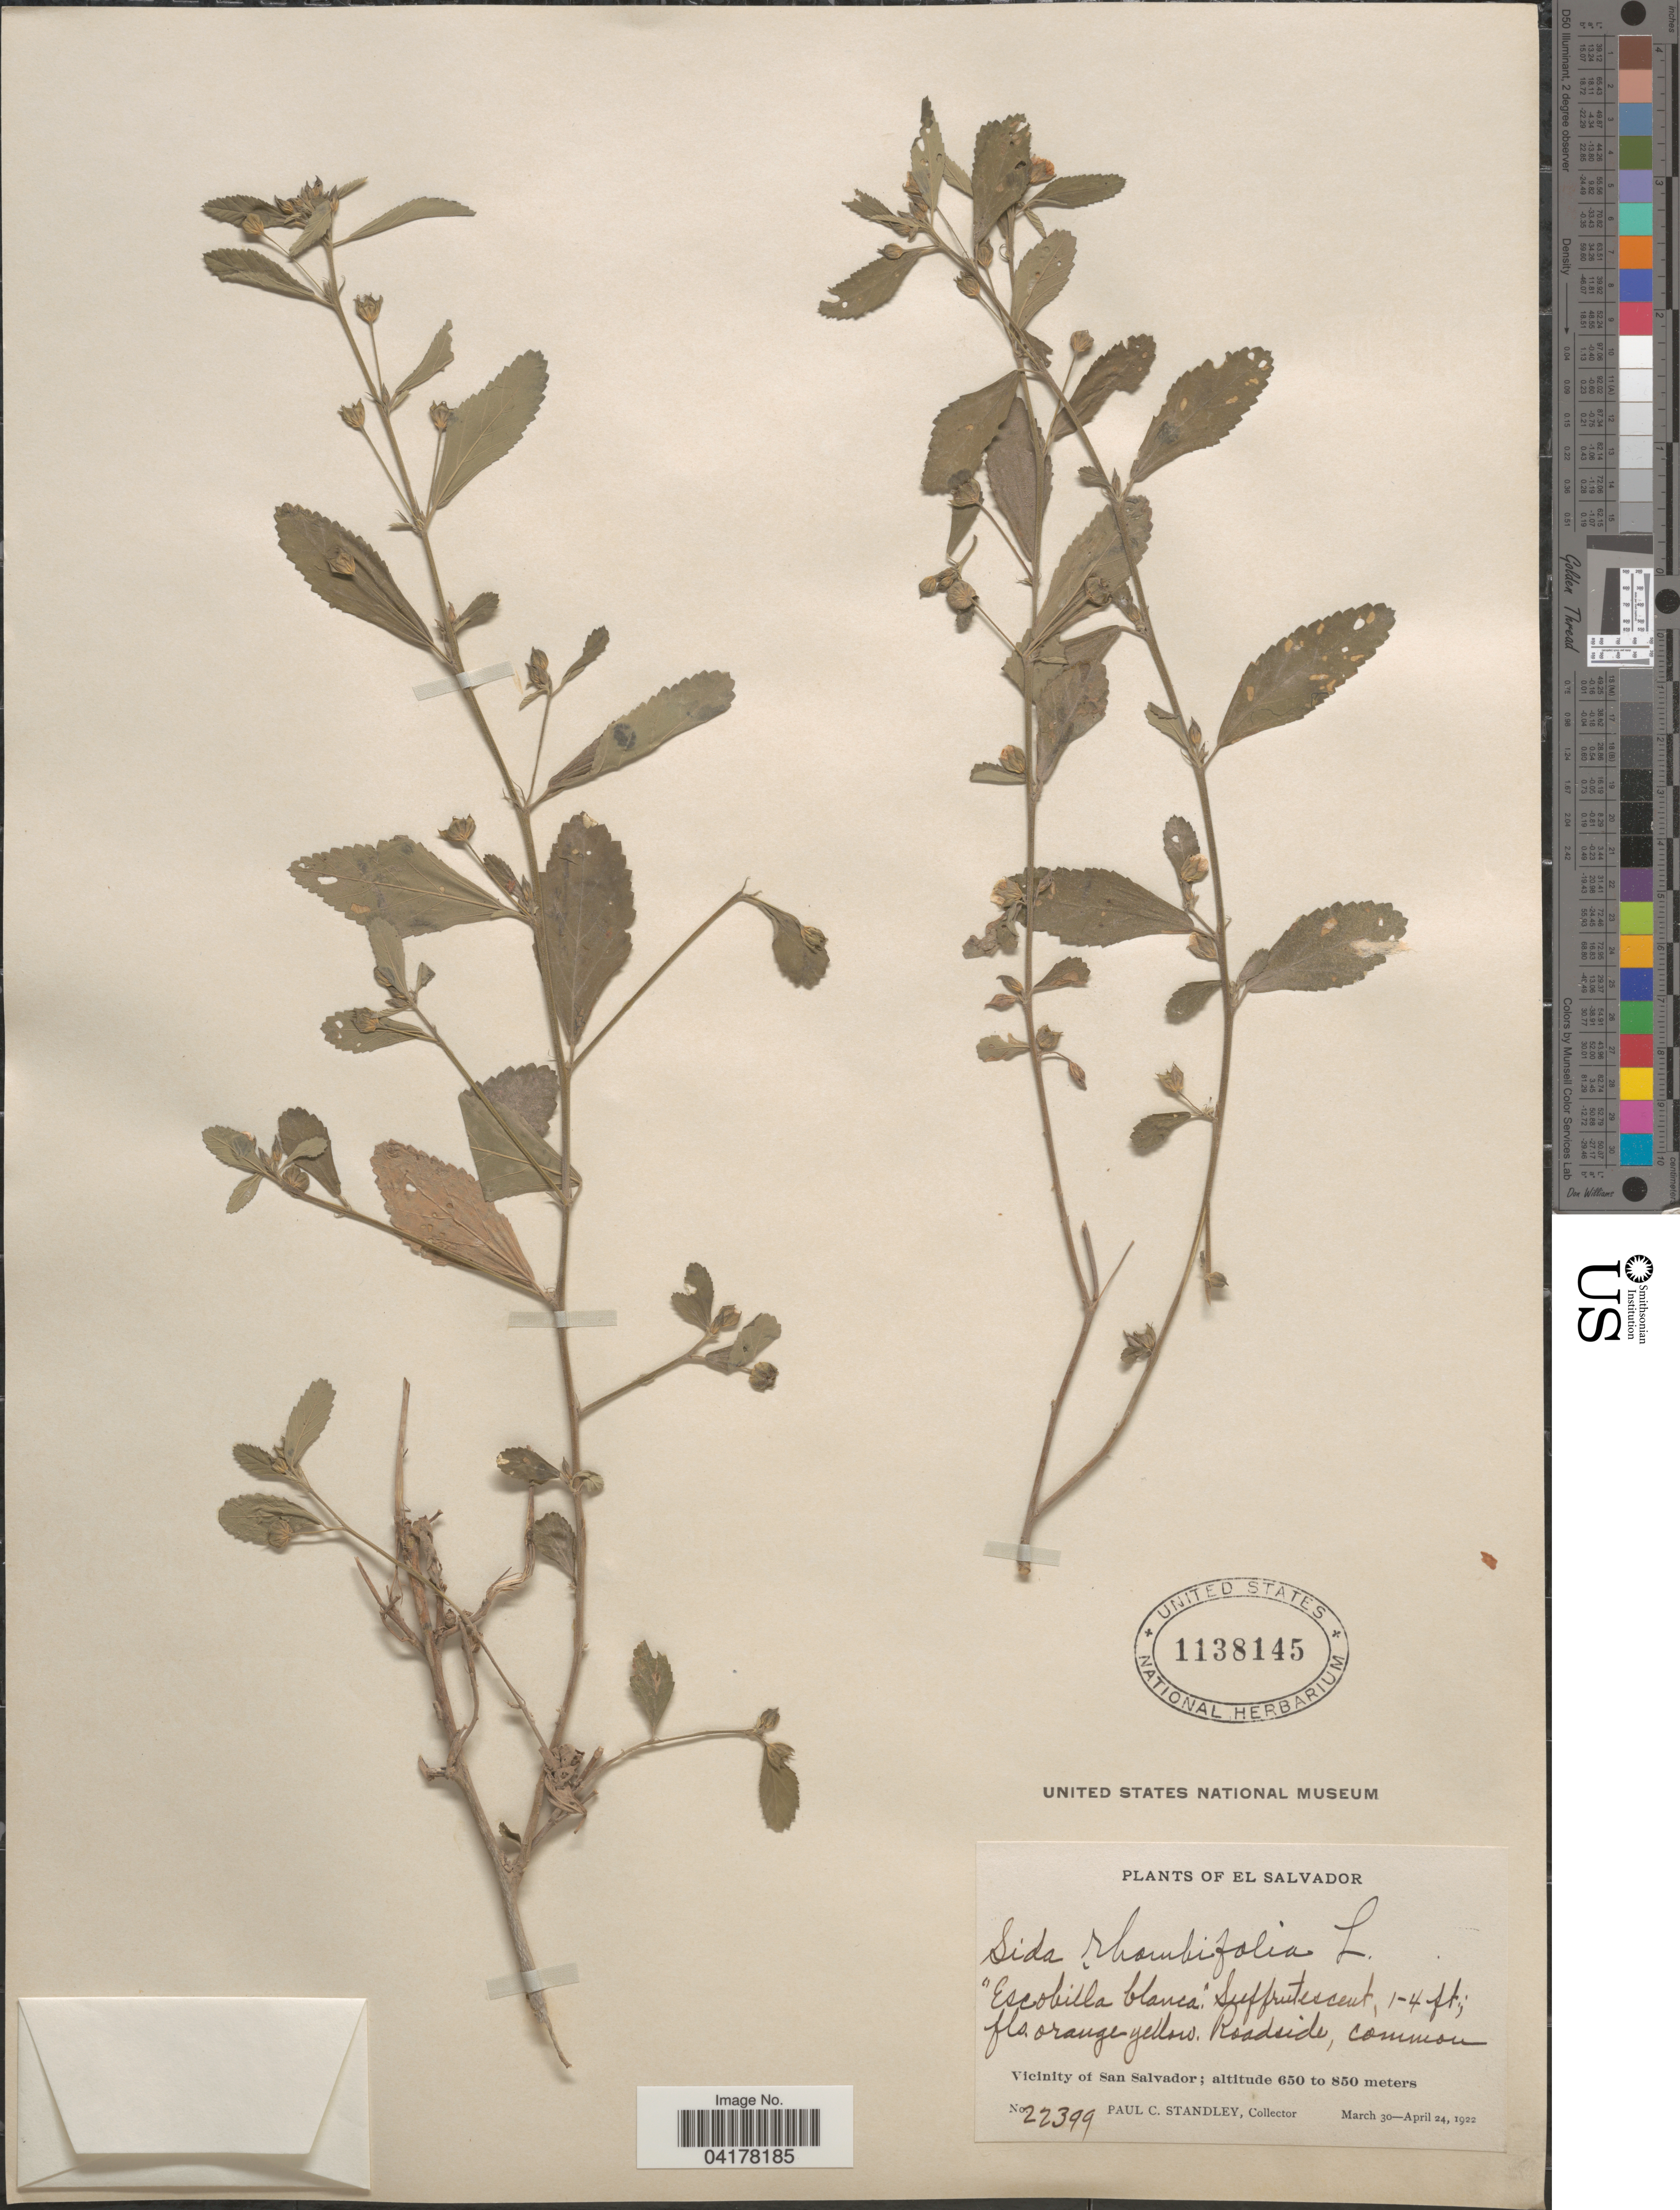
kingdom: Plantae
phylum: Tracheophyta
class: Magnoliopsida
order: Malvales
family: Malvaceae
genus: Sida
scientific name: Sida rhombifolia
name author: L.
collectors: P. C. Standley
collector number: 22399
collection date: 1922-03-30/1922-04-24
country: El Salvador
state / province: San Salvador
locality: Vicinity of San Salvador.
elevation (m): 650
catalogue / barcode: US 1138145